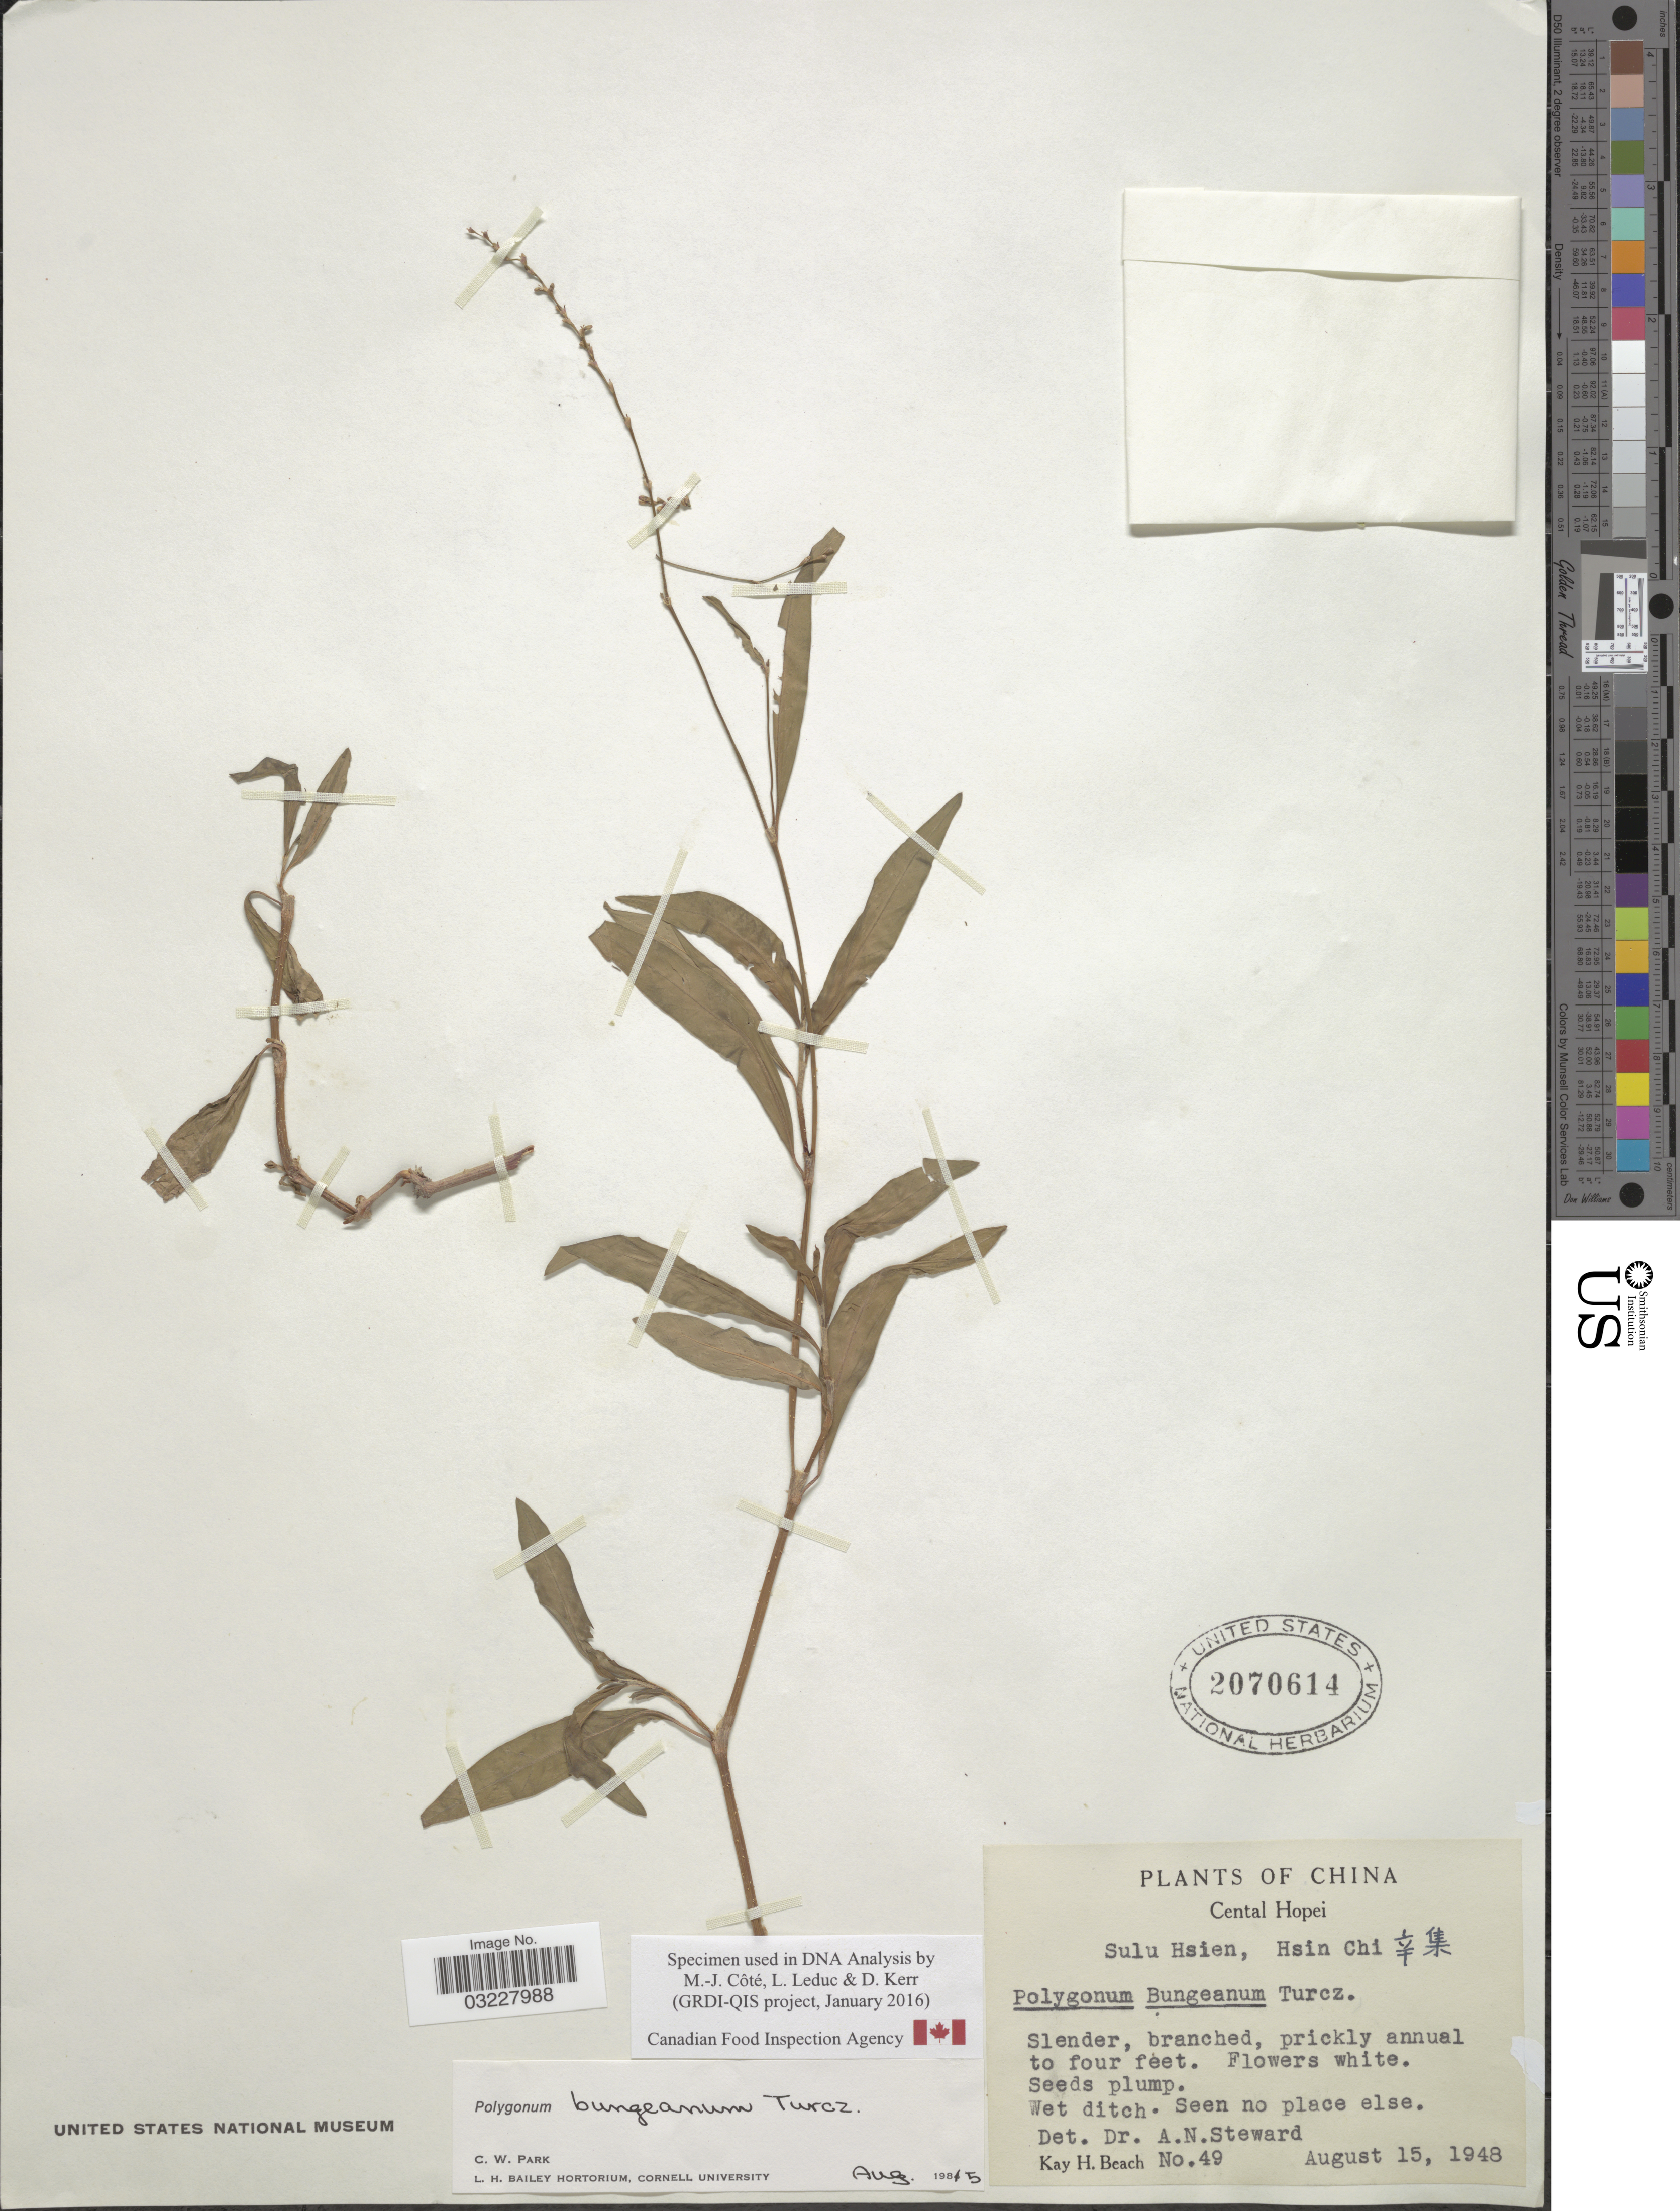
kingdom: Plantae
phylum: Tracheophyta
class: Magnoliopsida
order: Caryophyllales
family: Polygonaceae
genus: Polygonum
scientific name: Polygonum bungeanum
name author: Turcz.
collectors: K. H. Beach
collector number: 49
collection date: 1948-08-15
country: China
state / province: Hebei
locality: Central Hopei. Sulu Hsien, Hsin Chi X.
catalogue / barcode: US 2070614